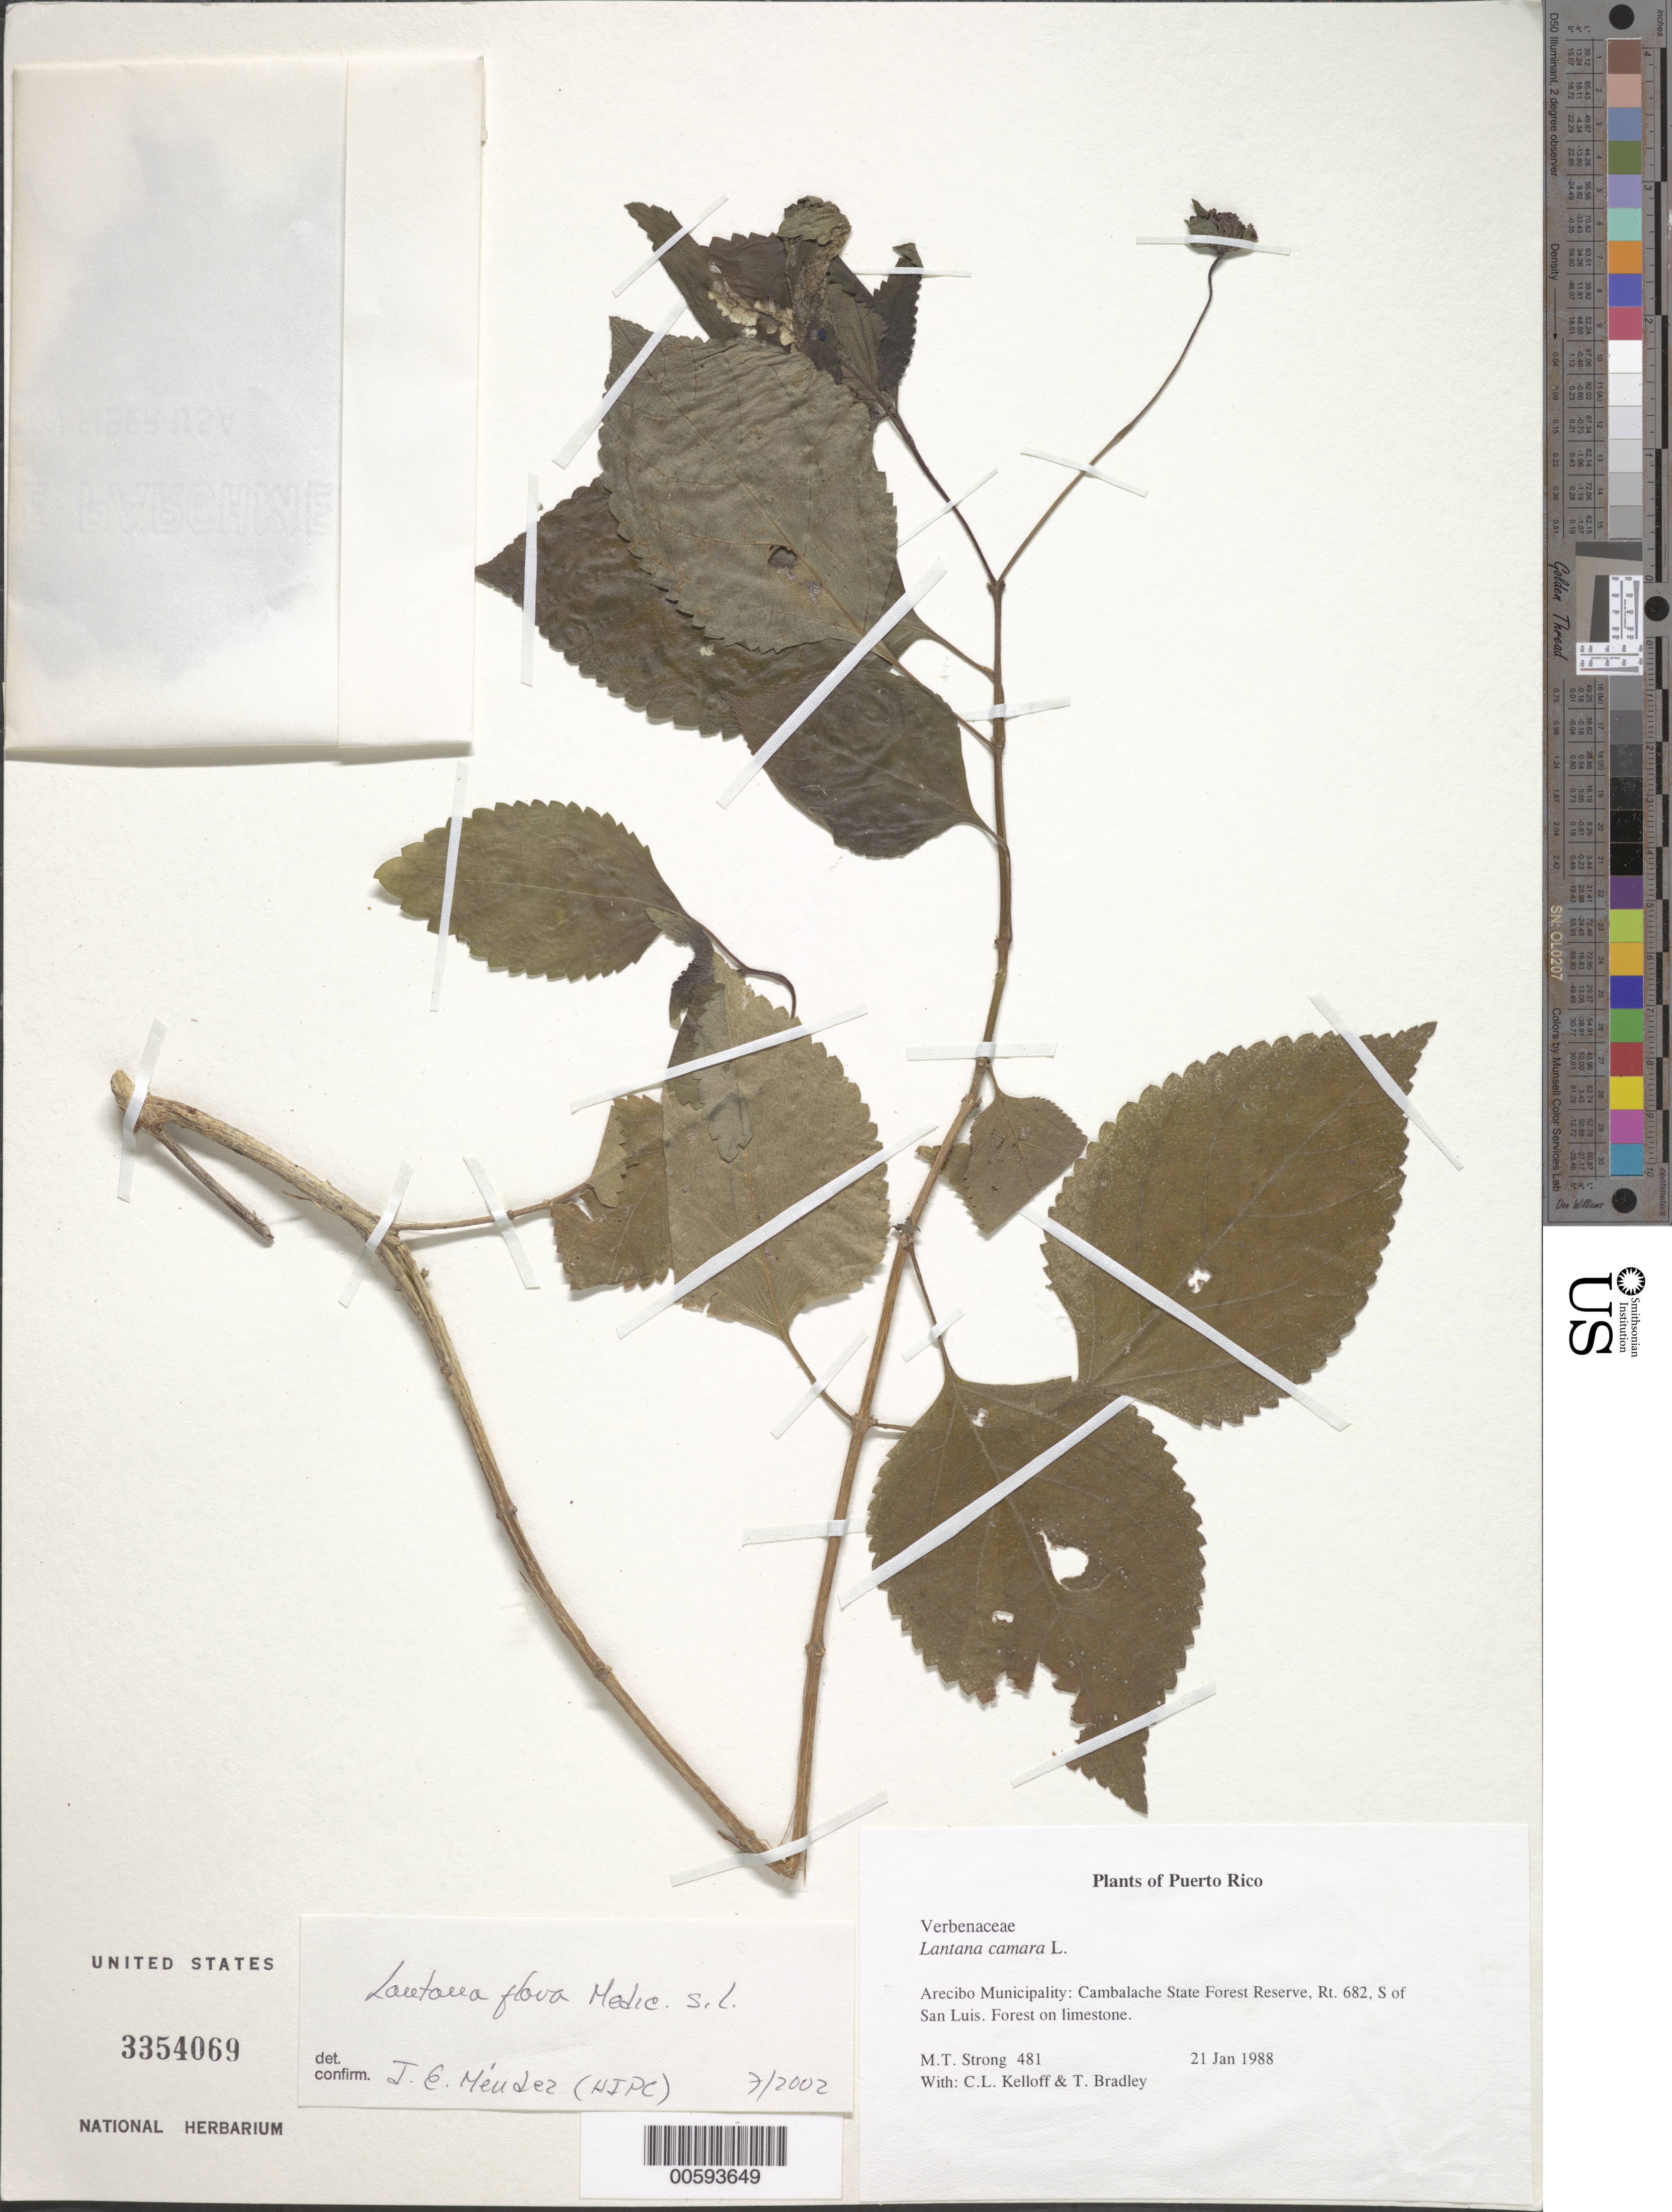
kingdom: Plantae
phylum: Tracheophyta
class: Magnoliopsida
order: Lamiales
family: Verbenaceae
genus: Lantana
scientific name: Lantana camara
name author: L.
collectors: M. T. Strong, C. L. Kelloff & T. Bradley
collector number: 481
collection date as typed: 21 Jan 1988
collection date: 1988-01-21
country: Puerto Rico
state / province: Arecibo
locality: Arecibo Municipality: Cambalache State Forest Reserve, Rt. 682, S of San Luis.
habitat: Forest on limestone.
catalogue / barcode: US 3354069